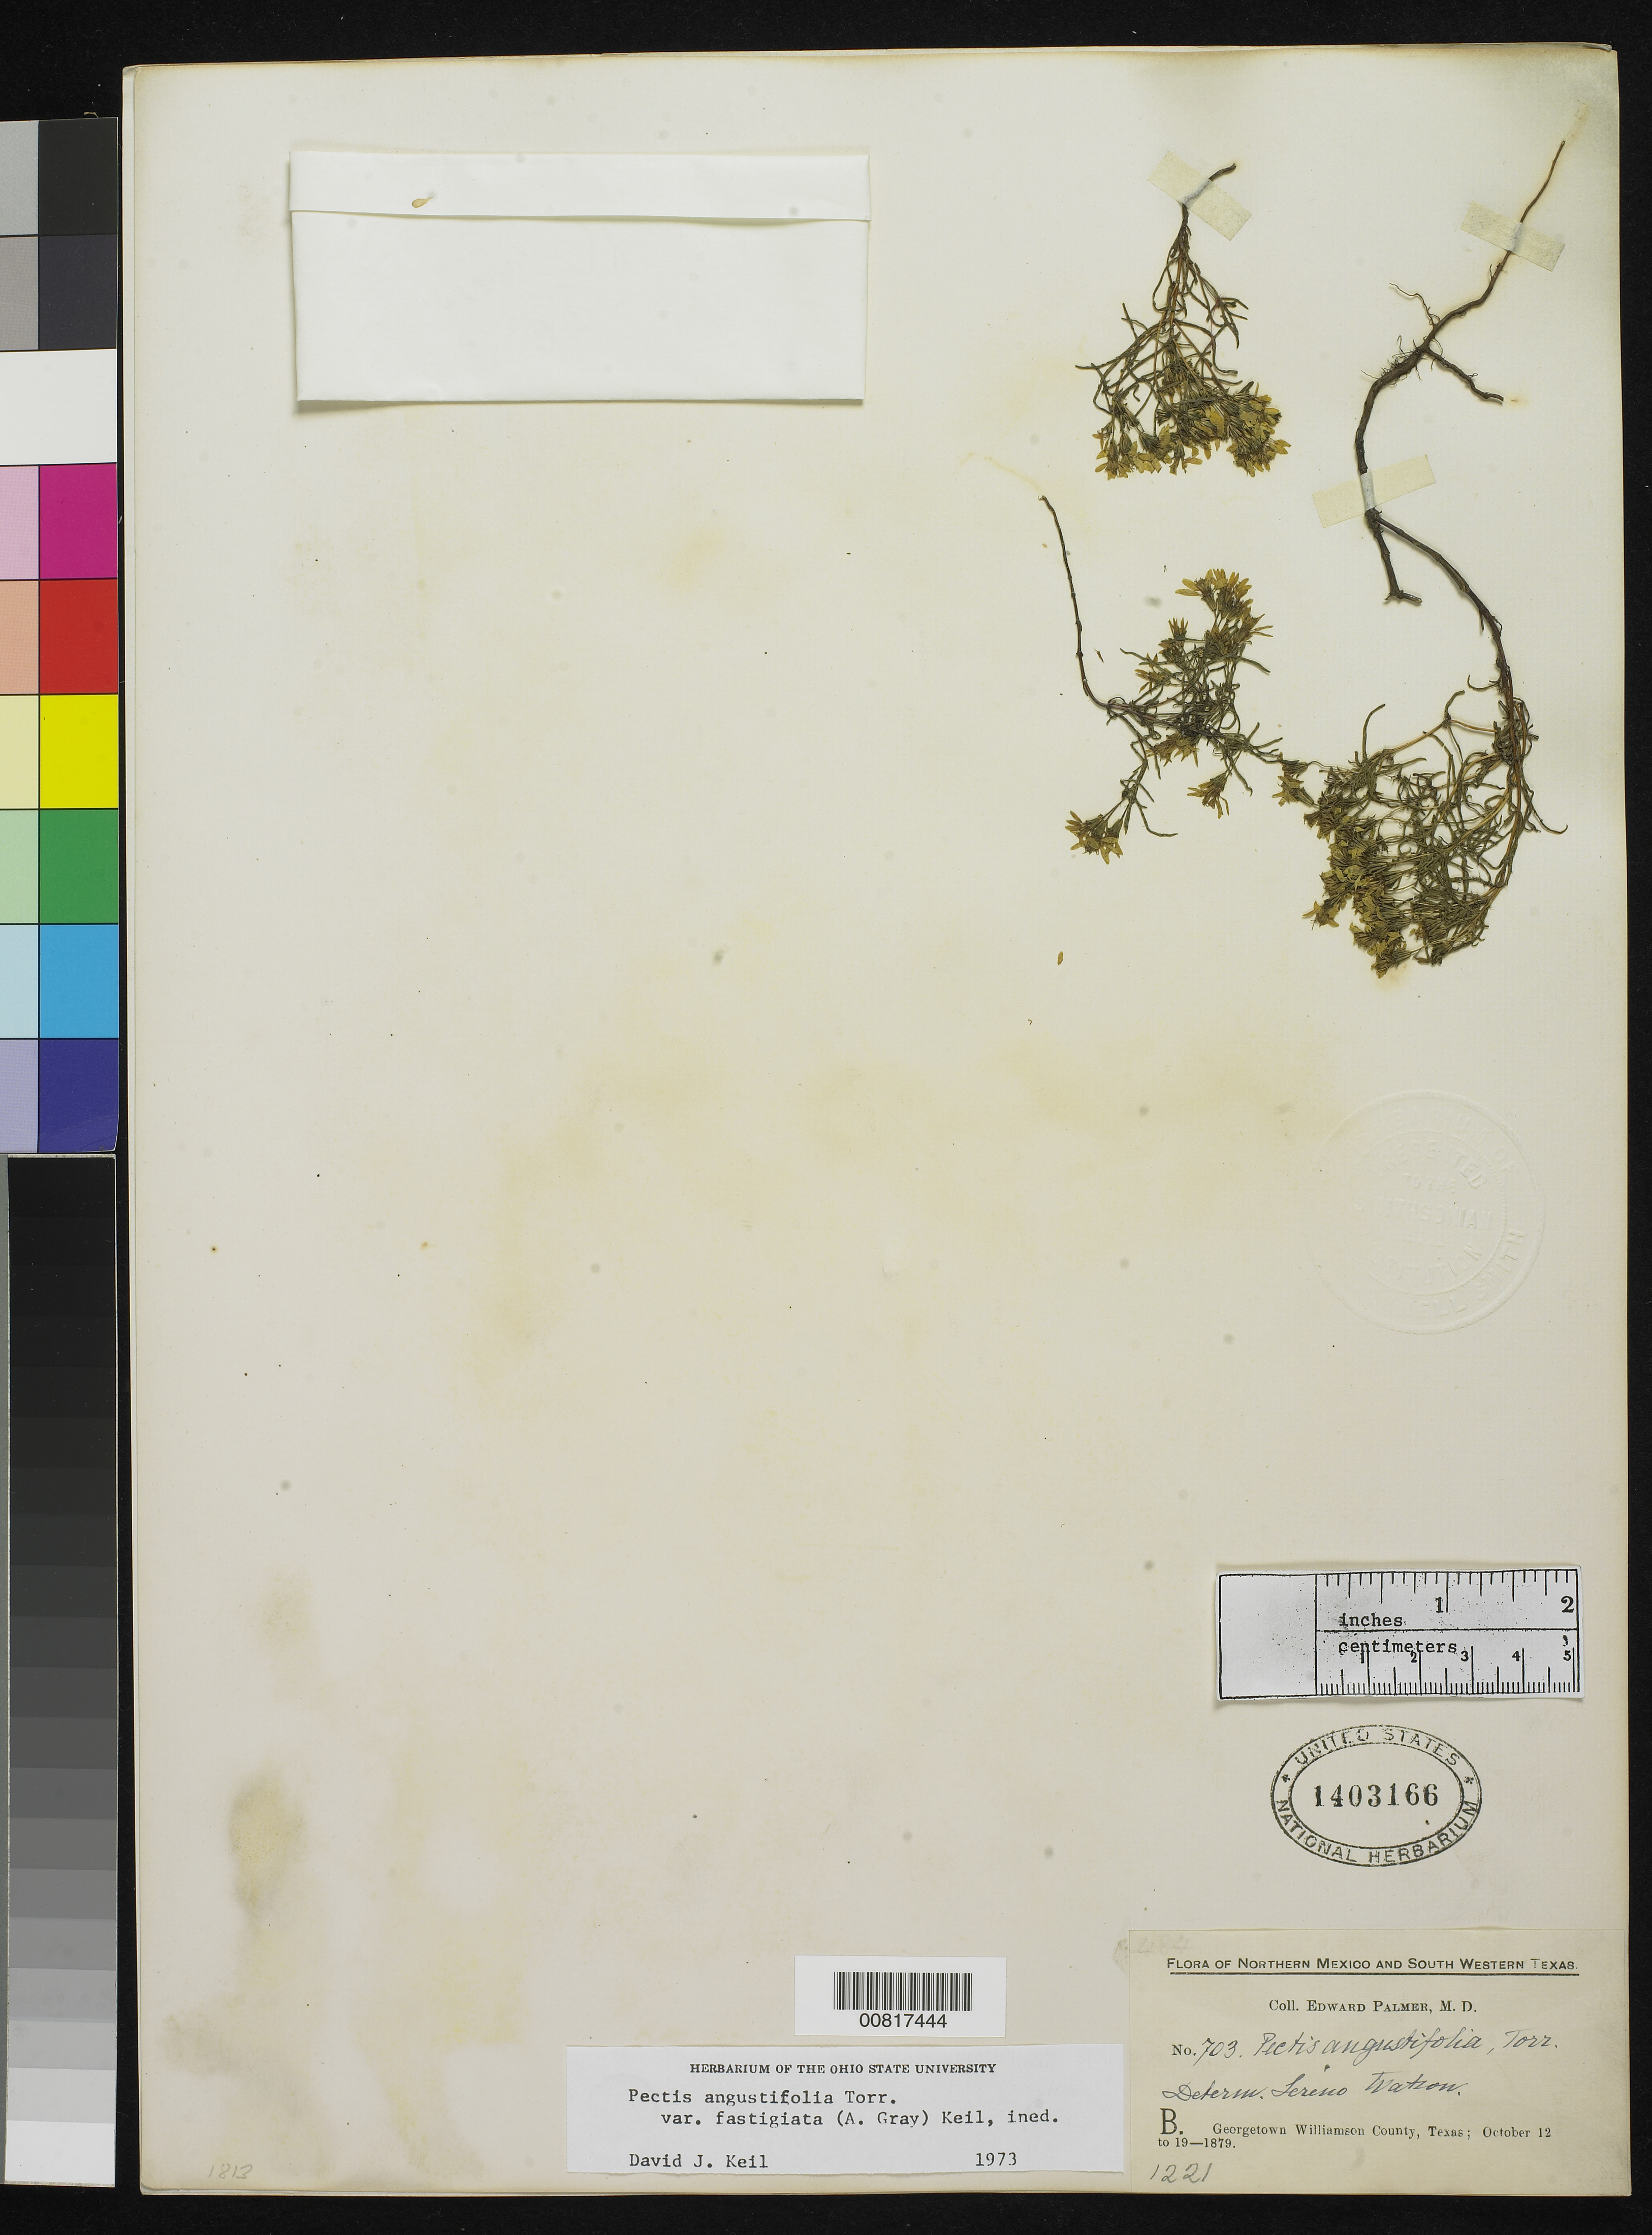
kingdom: Plantae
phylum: Tracheophyta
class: Magnoliopsida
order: Asterales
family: Asteraceae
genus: Pectis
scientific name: Pectis angustifolia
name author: Torr.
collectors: E. Palmer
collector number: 703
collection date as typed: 12 Oct 1879 to 19 Oct 1879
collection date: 1879-10-12/1879-10-19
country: United States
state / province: Texas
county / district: Williamson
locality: B. Georgetown, Williamson County, Texas.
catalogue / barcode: US 1403166